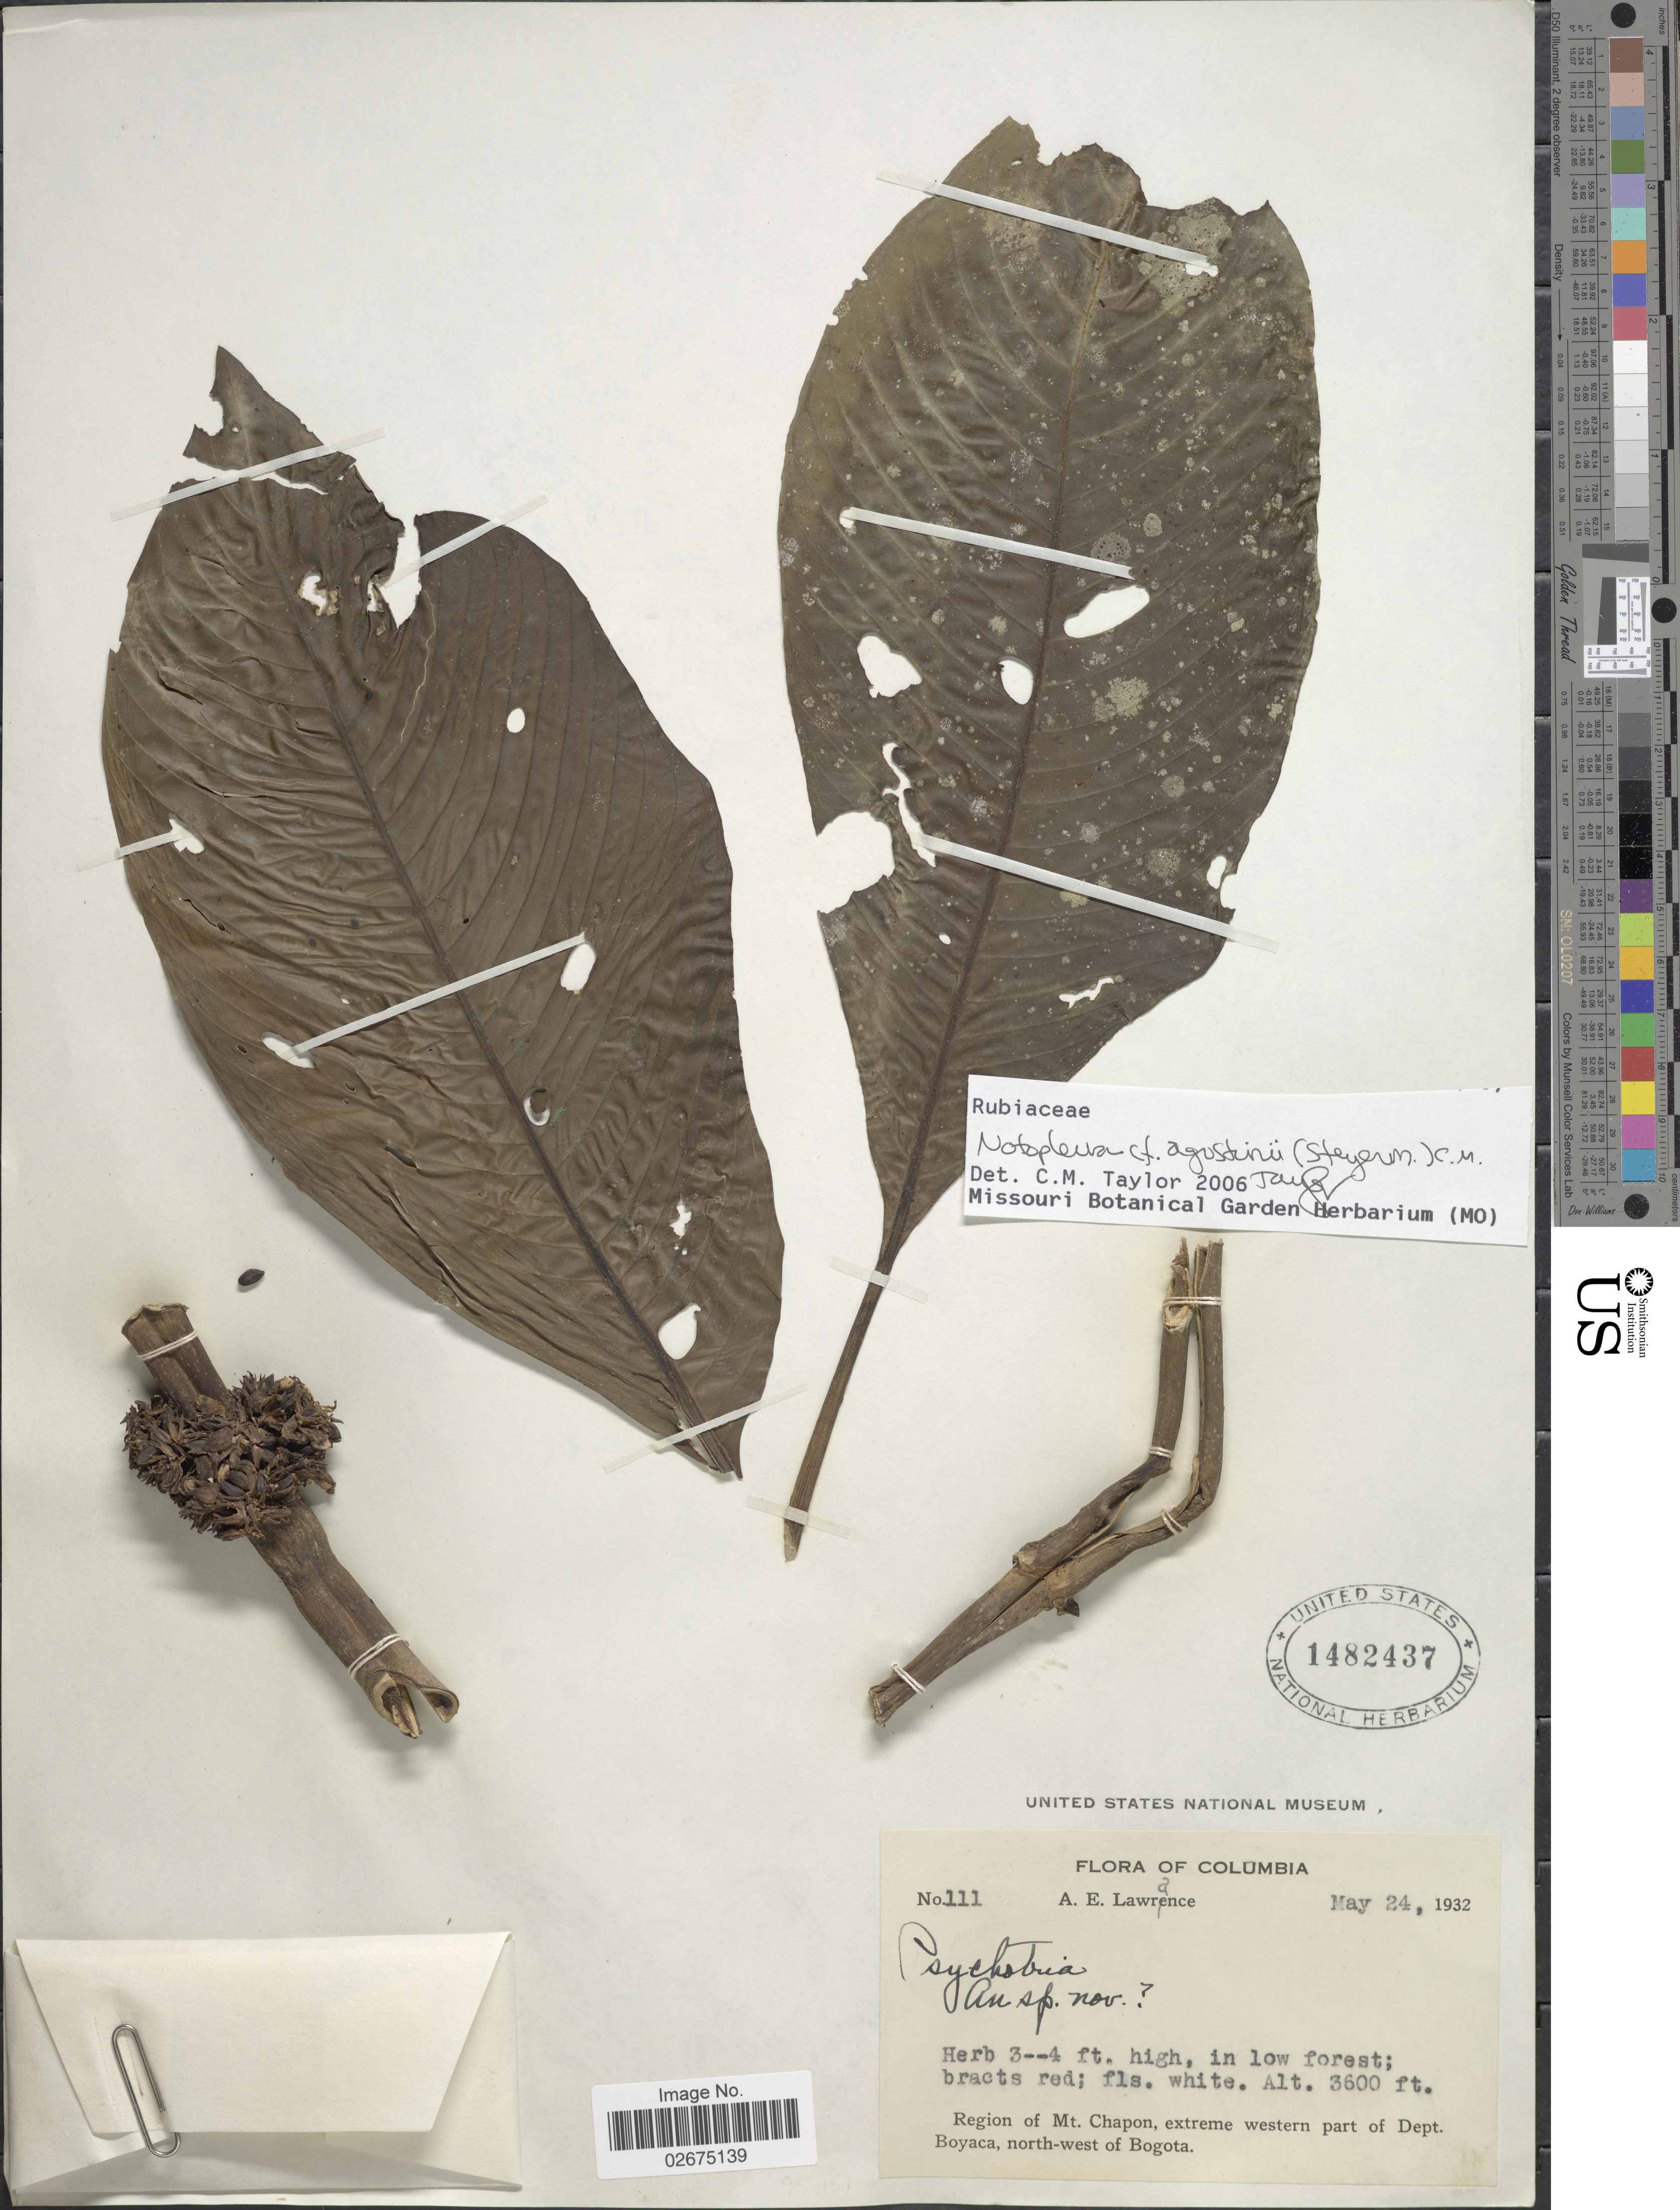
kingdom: Plantae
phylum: Tracheophyta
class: Magnoliopsida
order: Gentianales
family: Rubiaceae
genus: Notopleura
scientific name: Notopleura agostinii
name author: (Steyerm.) C.M. Taylor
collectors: A. Lawrance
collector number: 111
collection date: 1932-05-24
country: Colombia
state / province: Boyacá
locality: Region of Mt. Chapon, extreme western part of Dept. Boyaca, north-west of Bogota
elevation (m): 1097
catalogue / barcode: US 1482437